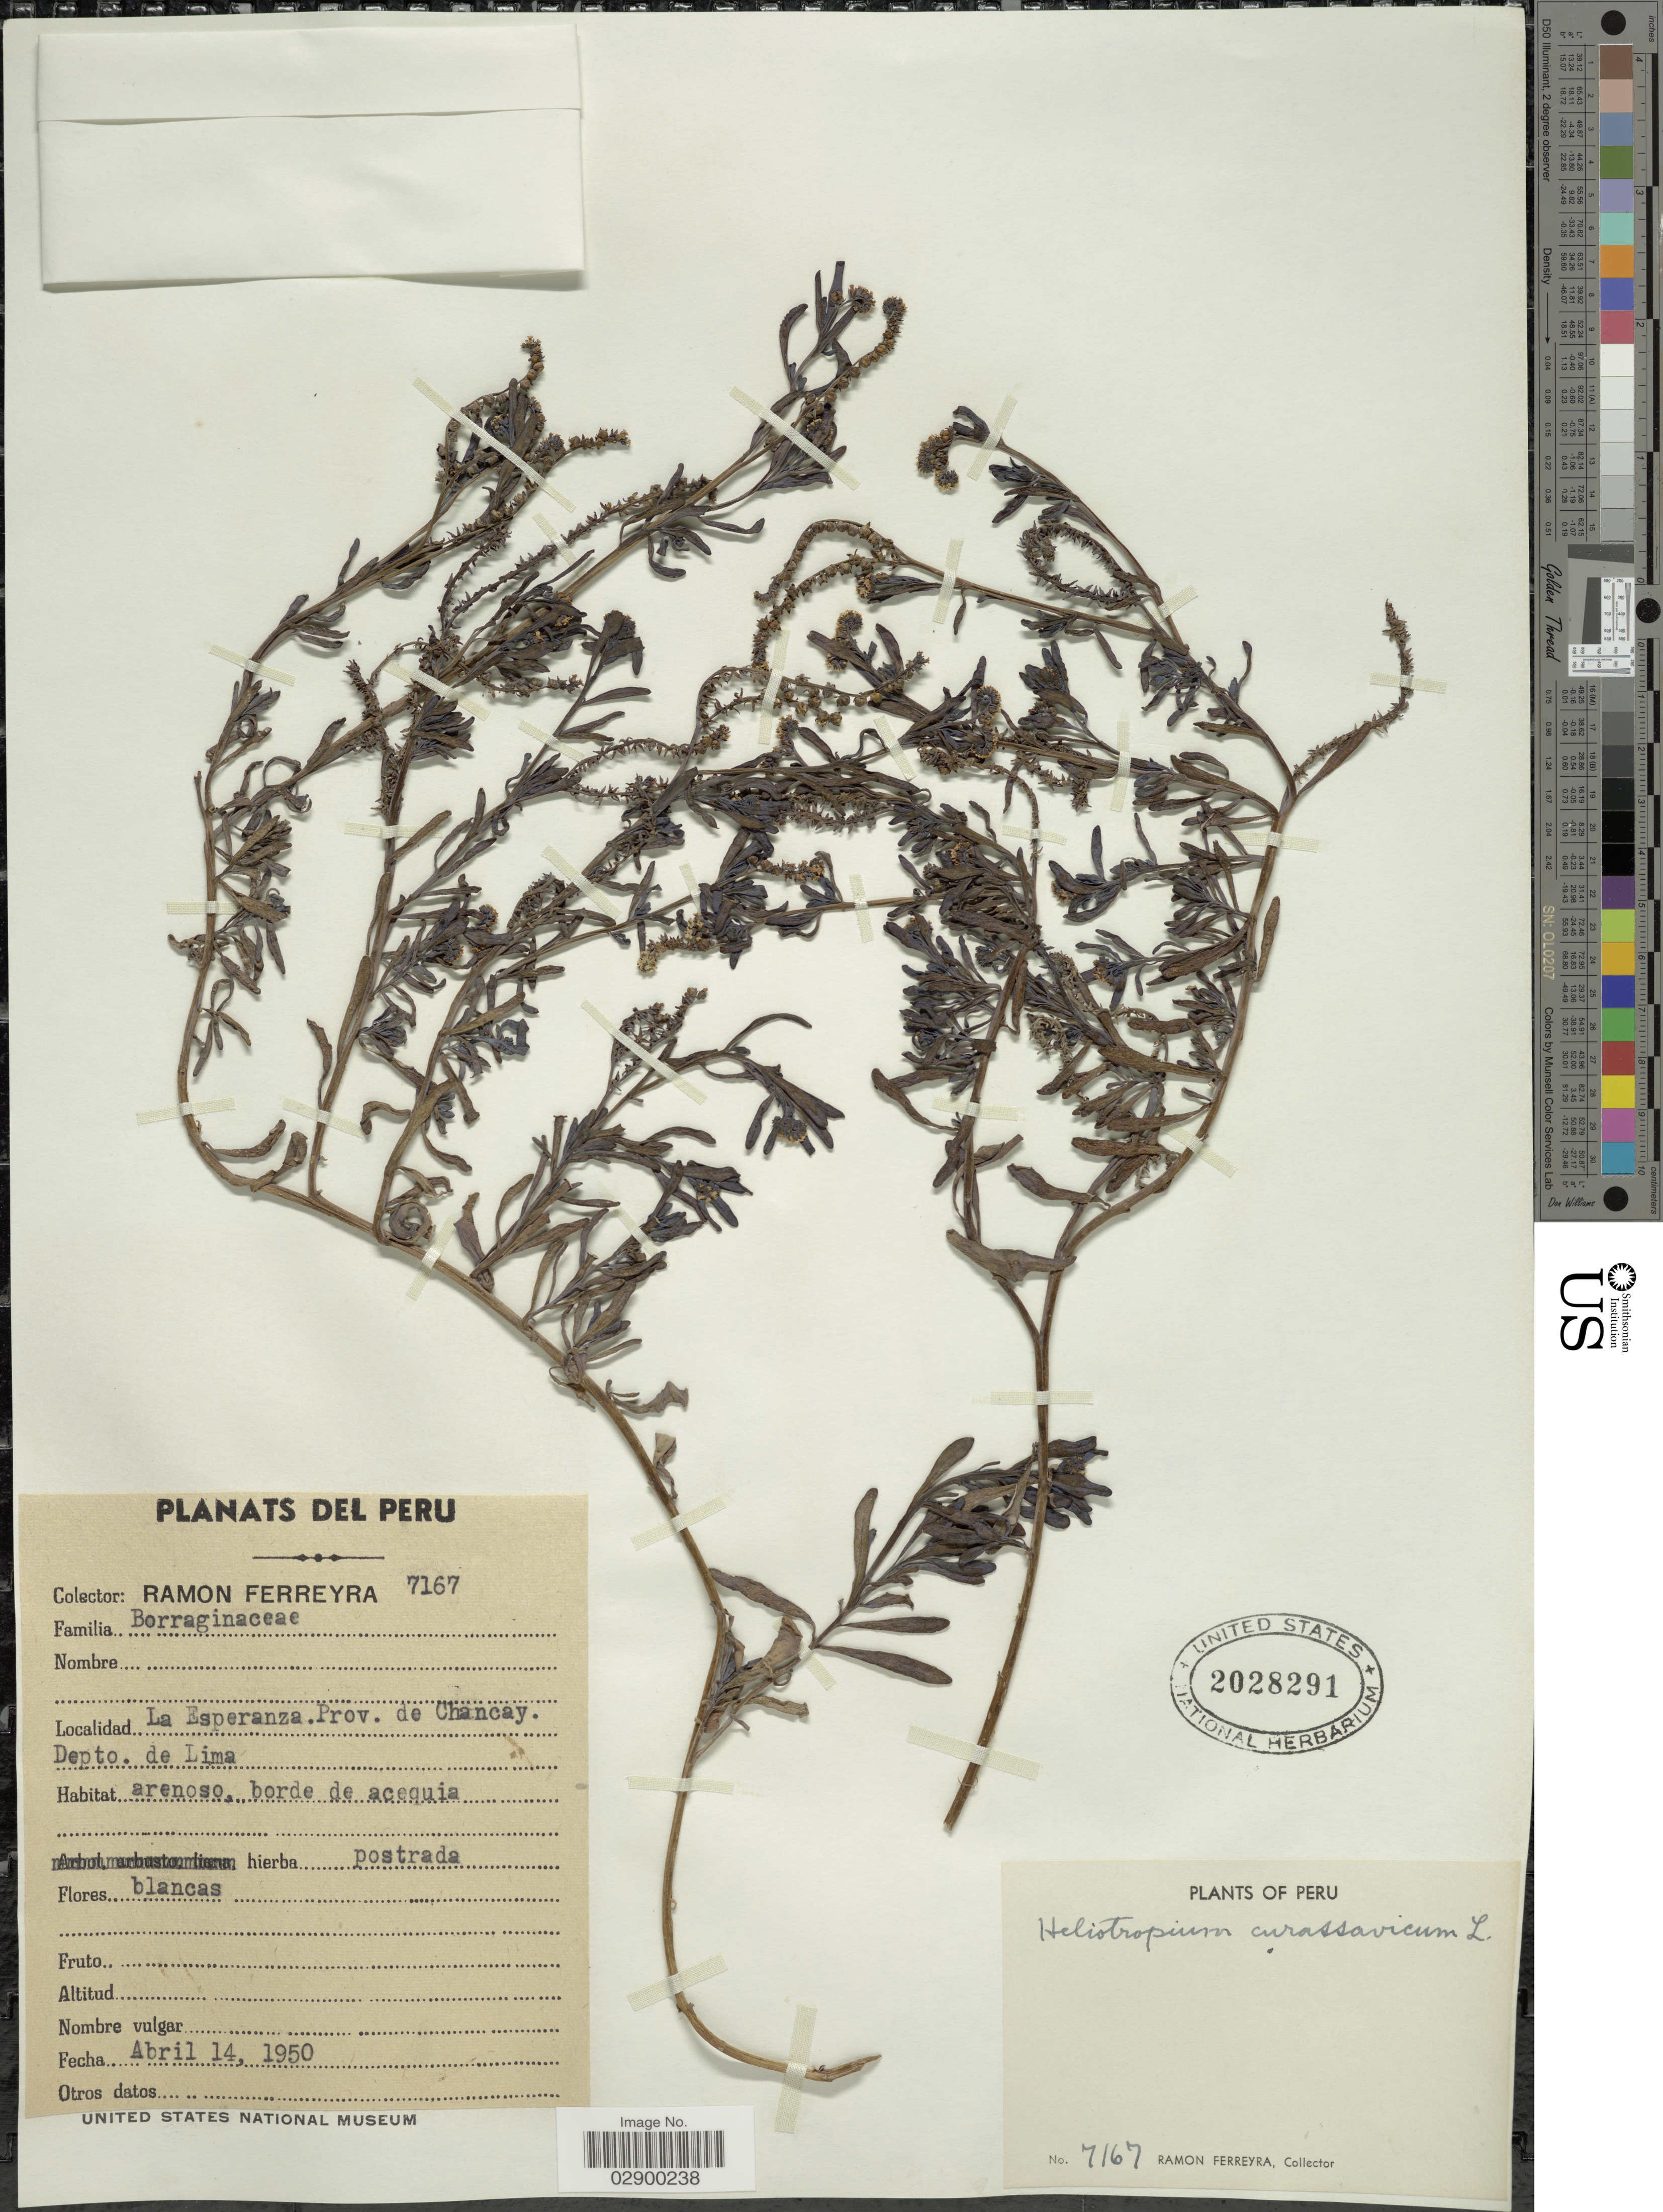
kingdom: Plantae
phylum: Tracheophyta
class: Magnoliopsida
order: Boraginales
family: Heliotropiaceae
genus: Heliotropium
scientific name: Heliotropium curassavicum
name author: L.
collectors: R. A. Ferreyra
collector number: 7167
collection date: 1950-04-14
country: Peru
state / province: Lima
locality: La Esperanza, Prov. de Chancay, Depto. de Lima.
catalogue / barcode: US 2028291